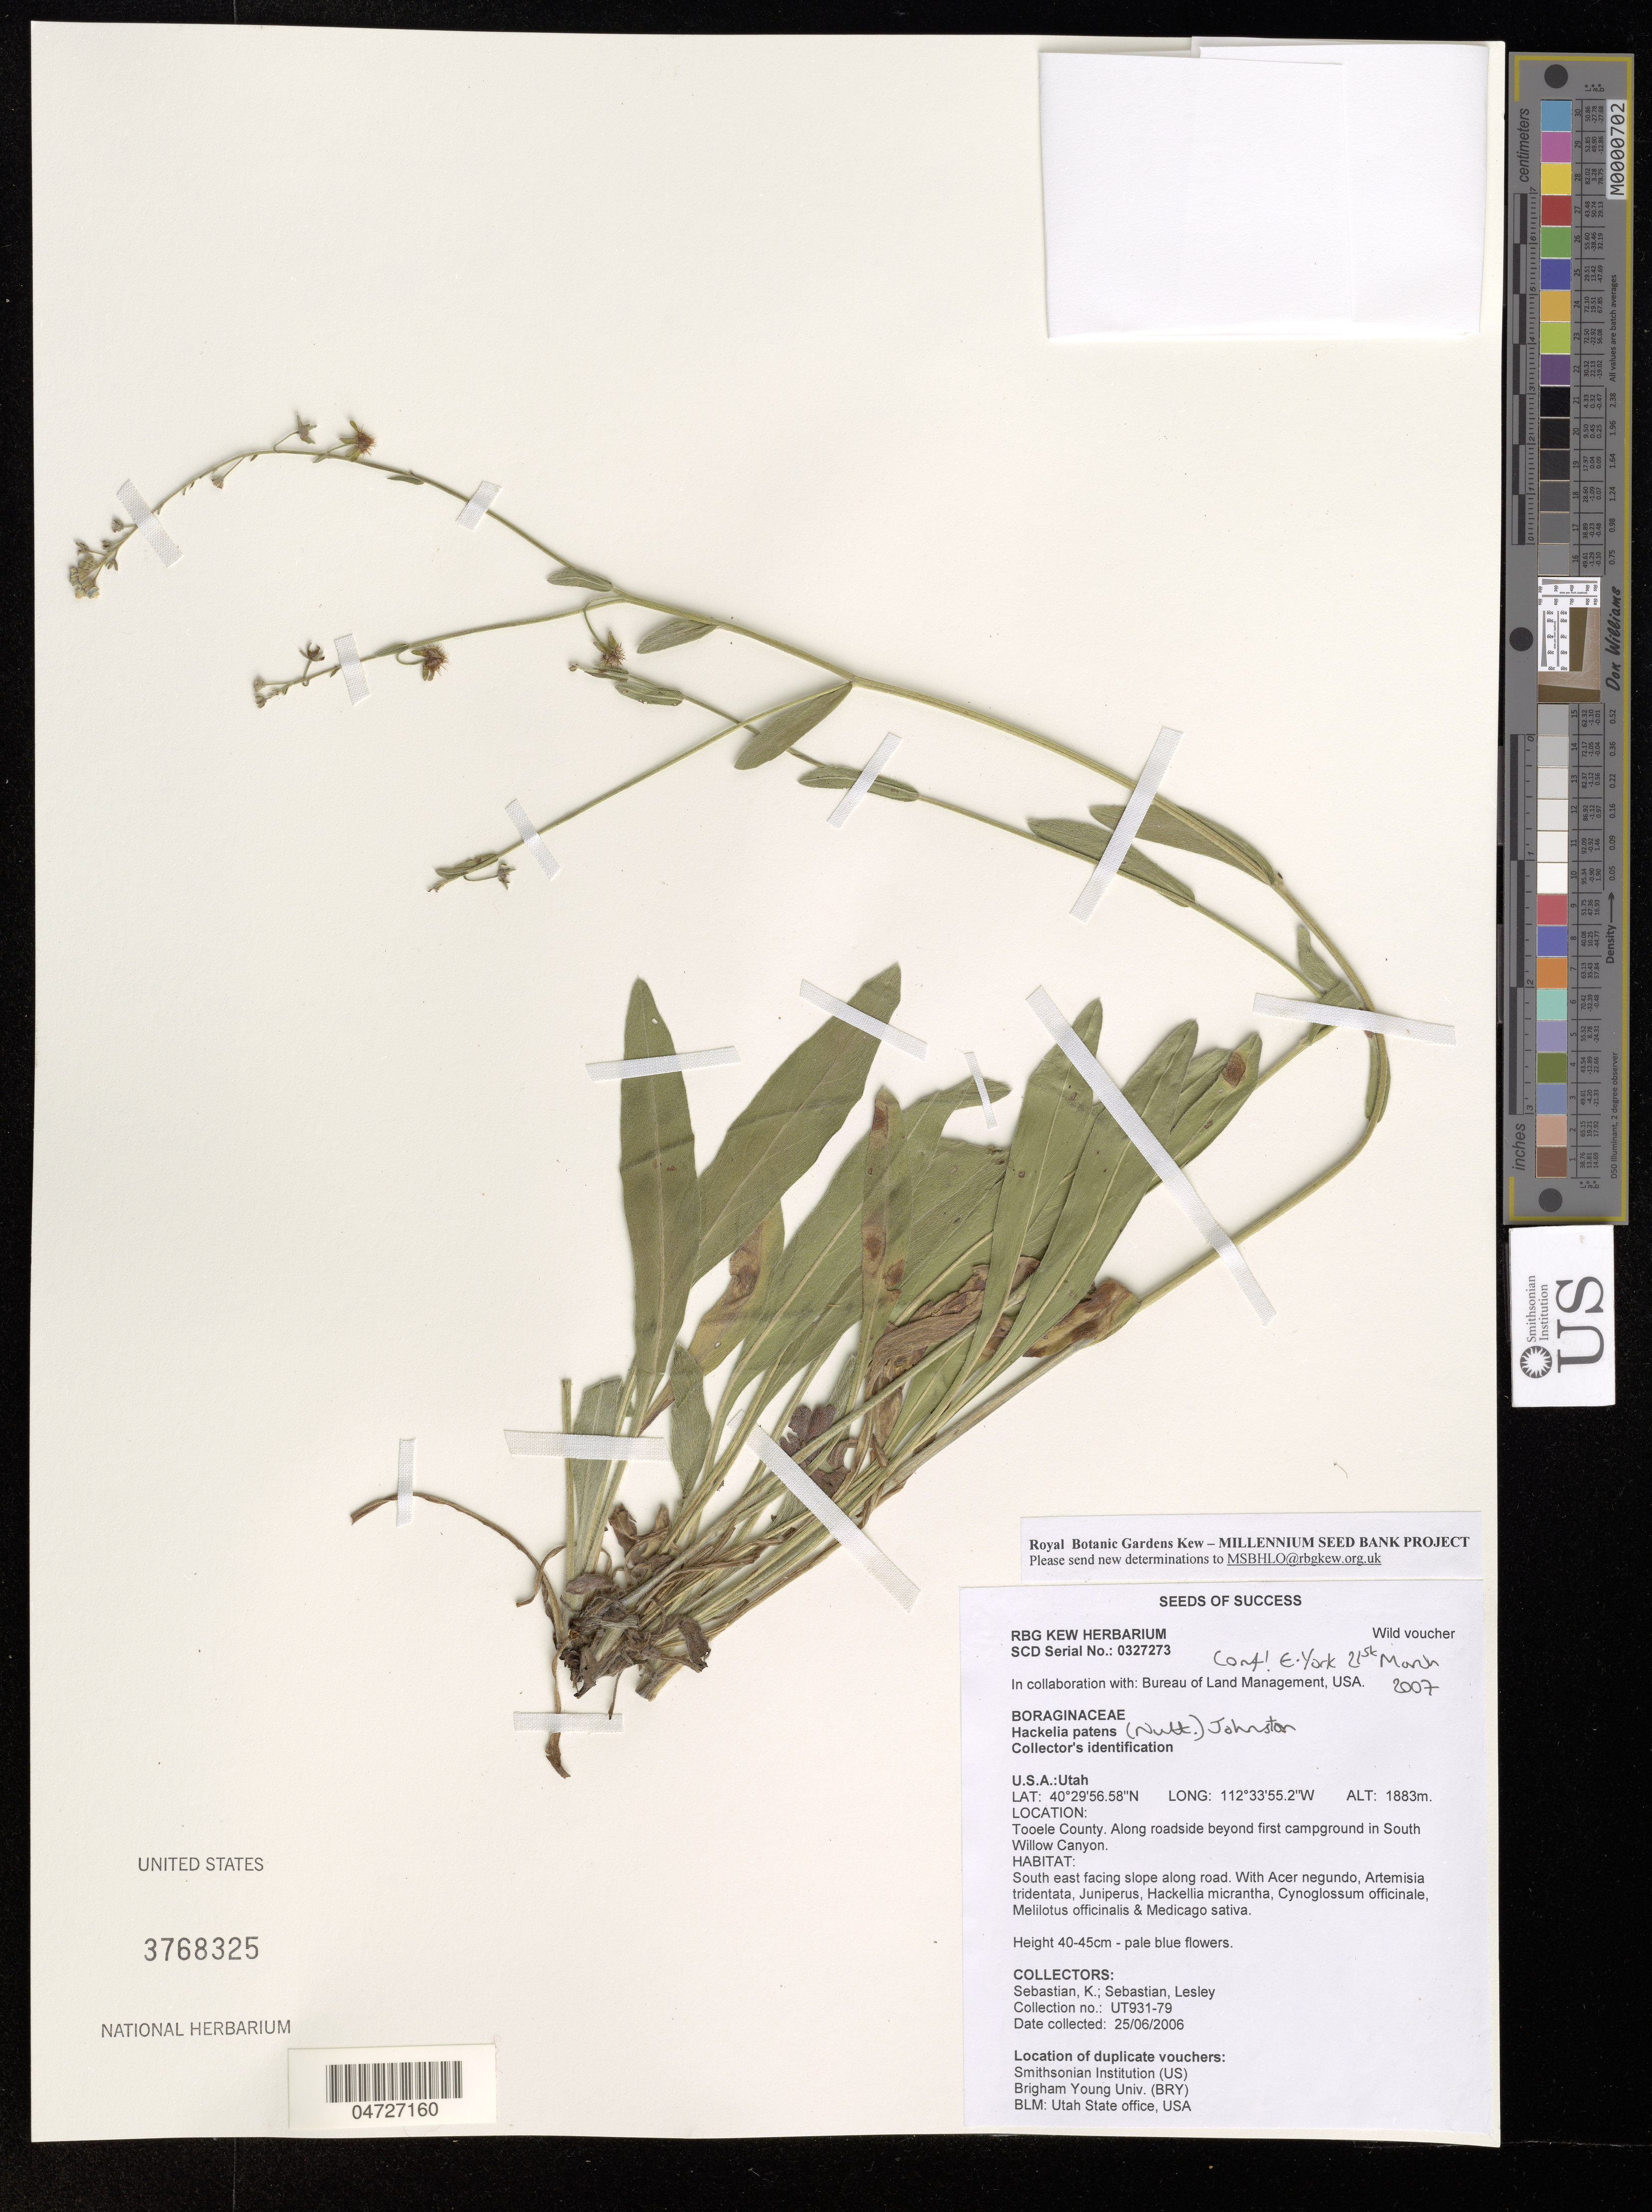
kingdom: Plantae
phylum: Tracheophyta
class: Magnoliopsida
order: Boraginales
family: Boraginaceae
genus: Hackelia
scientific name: Hackelia patens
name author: I.M. Johnst.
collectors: K. Sebastian & L. Sebastian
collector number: UT931-79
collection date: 2006-06-25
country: United States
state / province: Utah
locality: Tooele County. Along roadside beyond first campground in South Willow Canyon.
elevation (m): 1883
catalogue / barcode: US 3768325